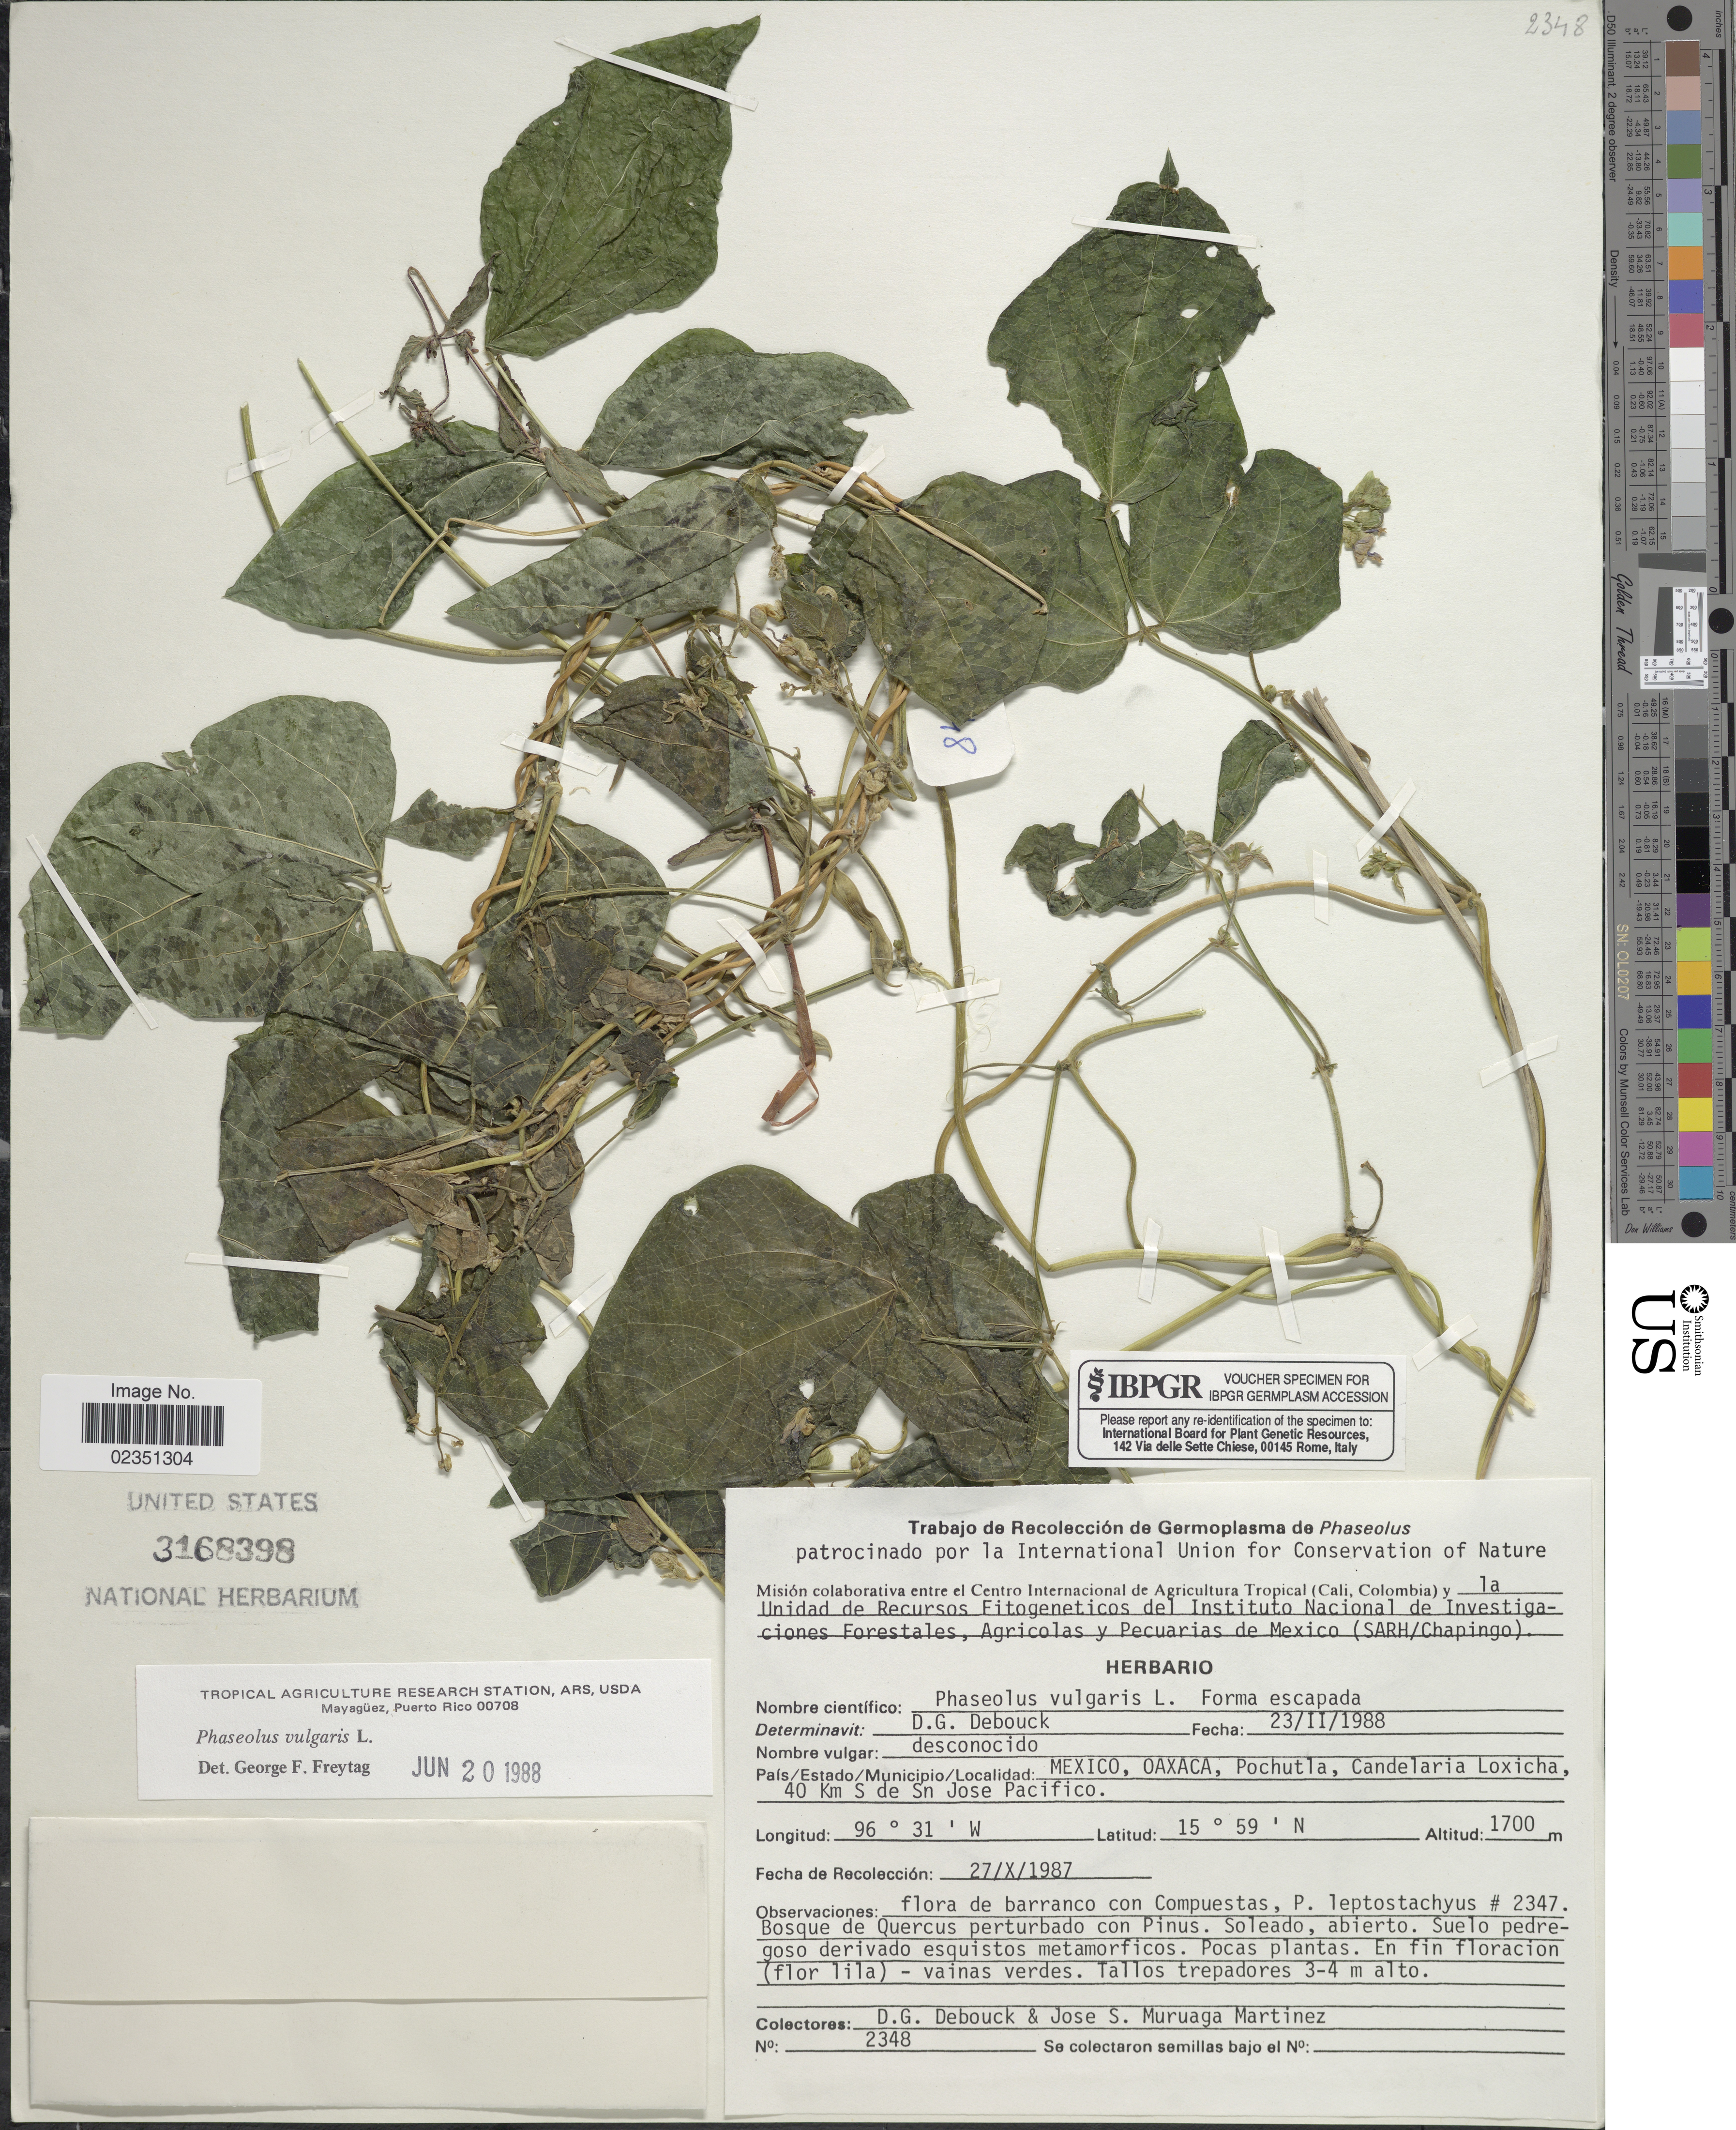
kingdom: Plantae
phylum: Tracheophyta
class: Magnoliopsida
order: Fabales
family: Fabaceae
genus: Phaseolus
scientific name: Phaseolus vulgaris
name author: L.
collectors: D. Debouck & J. Muruaga Martinez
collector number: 2348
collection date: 1987-10-27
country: Mexico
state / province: Oaxaca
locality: Pochutla, Candelaria Loxicha, 40 Km S de Sn Jose Pacifico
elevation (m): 1700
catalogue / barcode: US 3168398